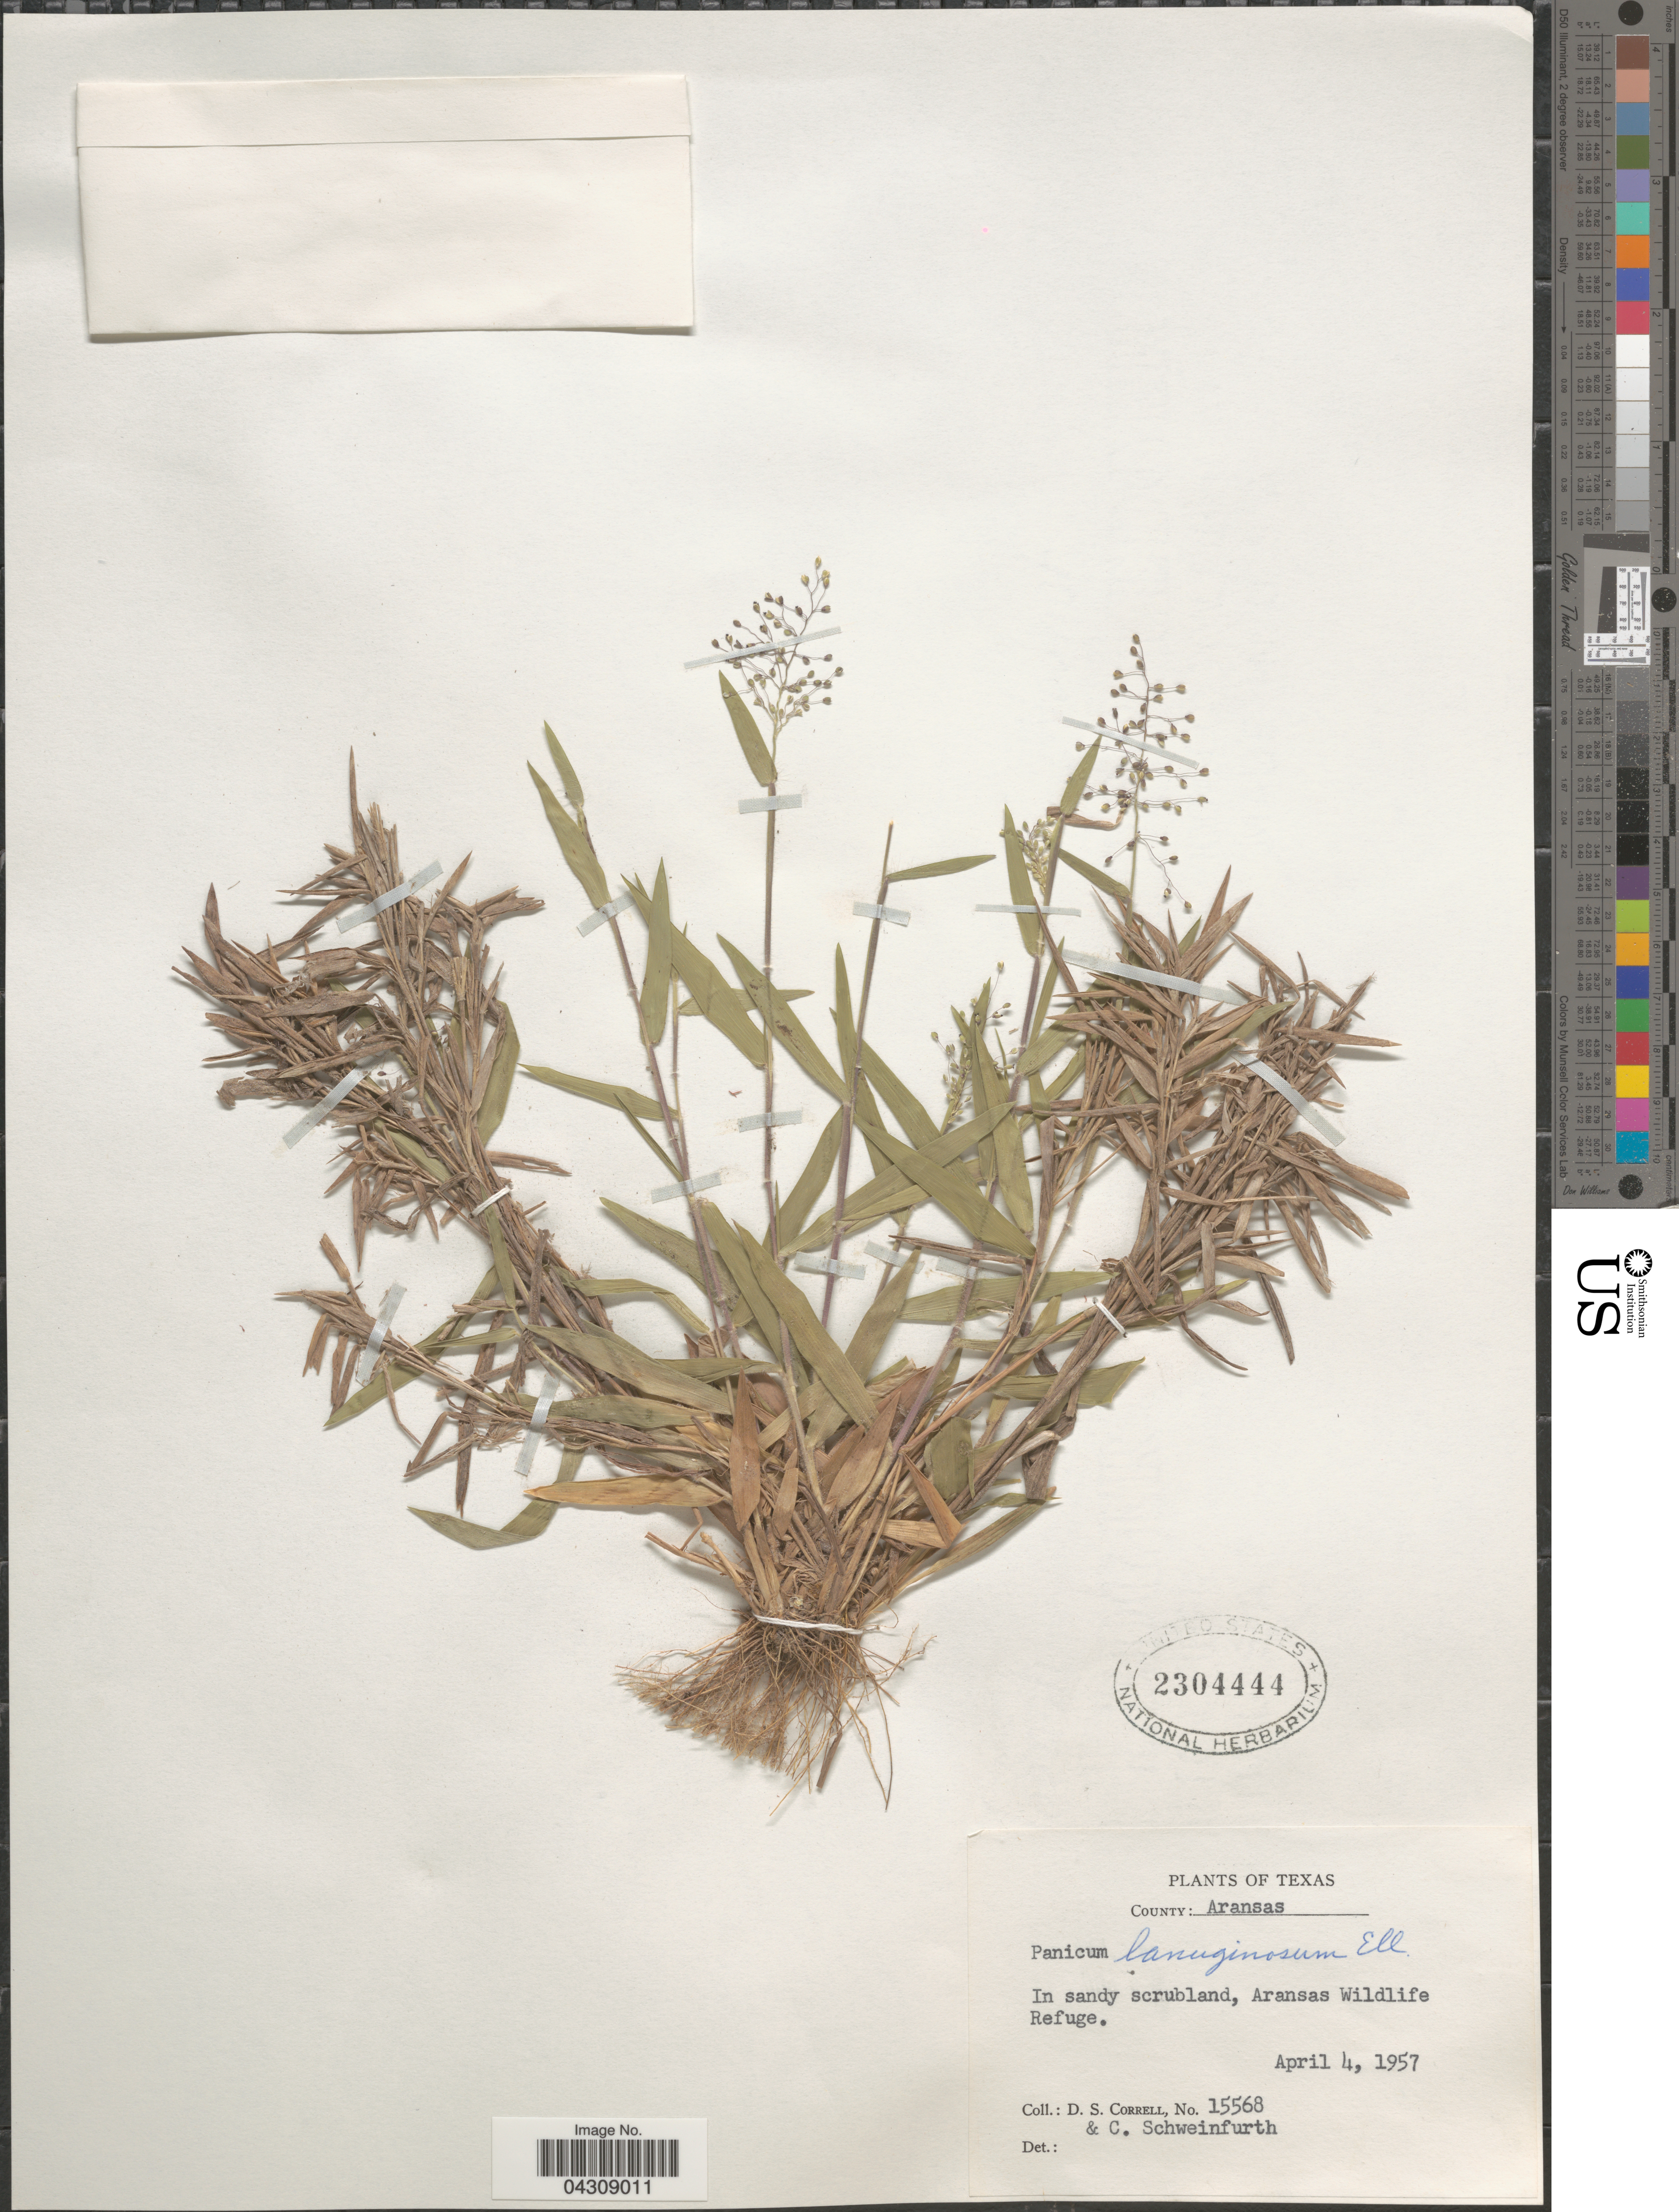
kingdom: Plantae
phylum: Tracheophyta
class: Liliopsida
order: Poales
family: Poaceae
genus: Dichanthelium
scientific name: Dichanthelium acuminatum var. acuminatum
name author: (Sw.) Gould & C.A. Clark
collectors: D. S. Correll & C. Schweinfurth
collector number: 15568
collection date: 1957-04-04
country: United States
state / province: Texas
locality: County: Aransas. Aransas Wildlife Refuge.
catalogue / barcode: US 2304444